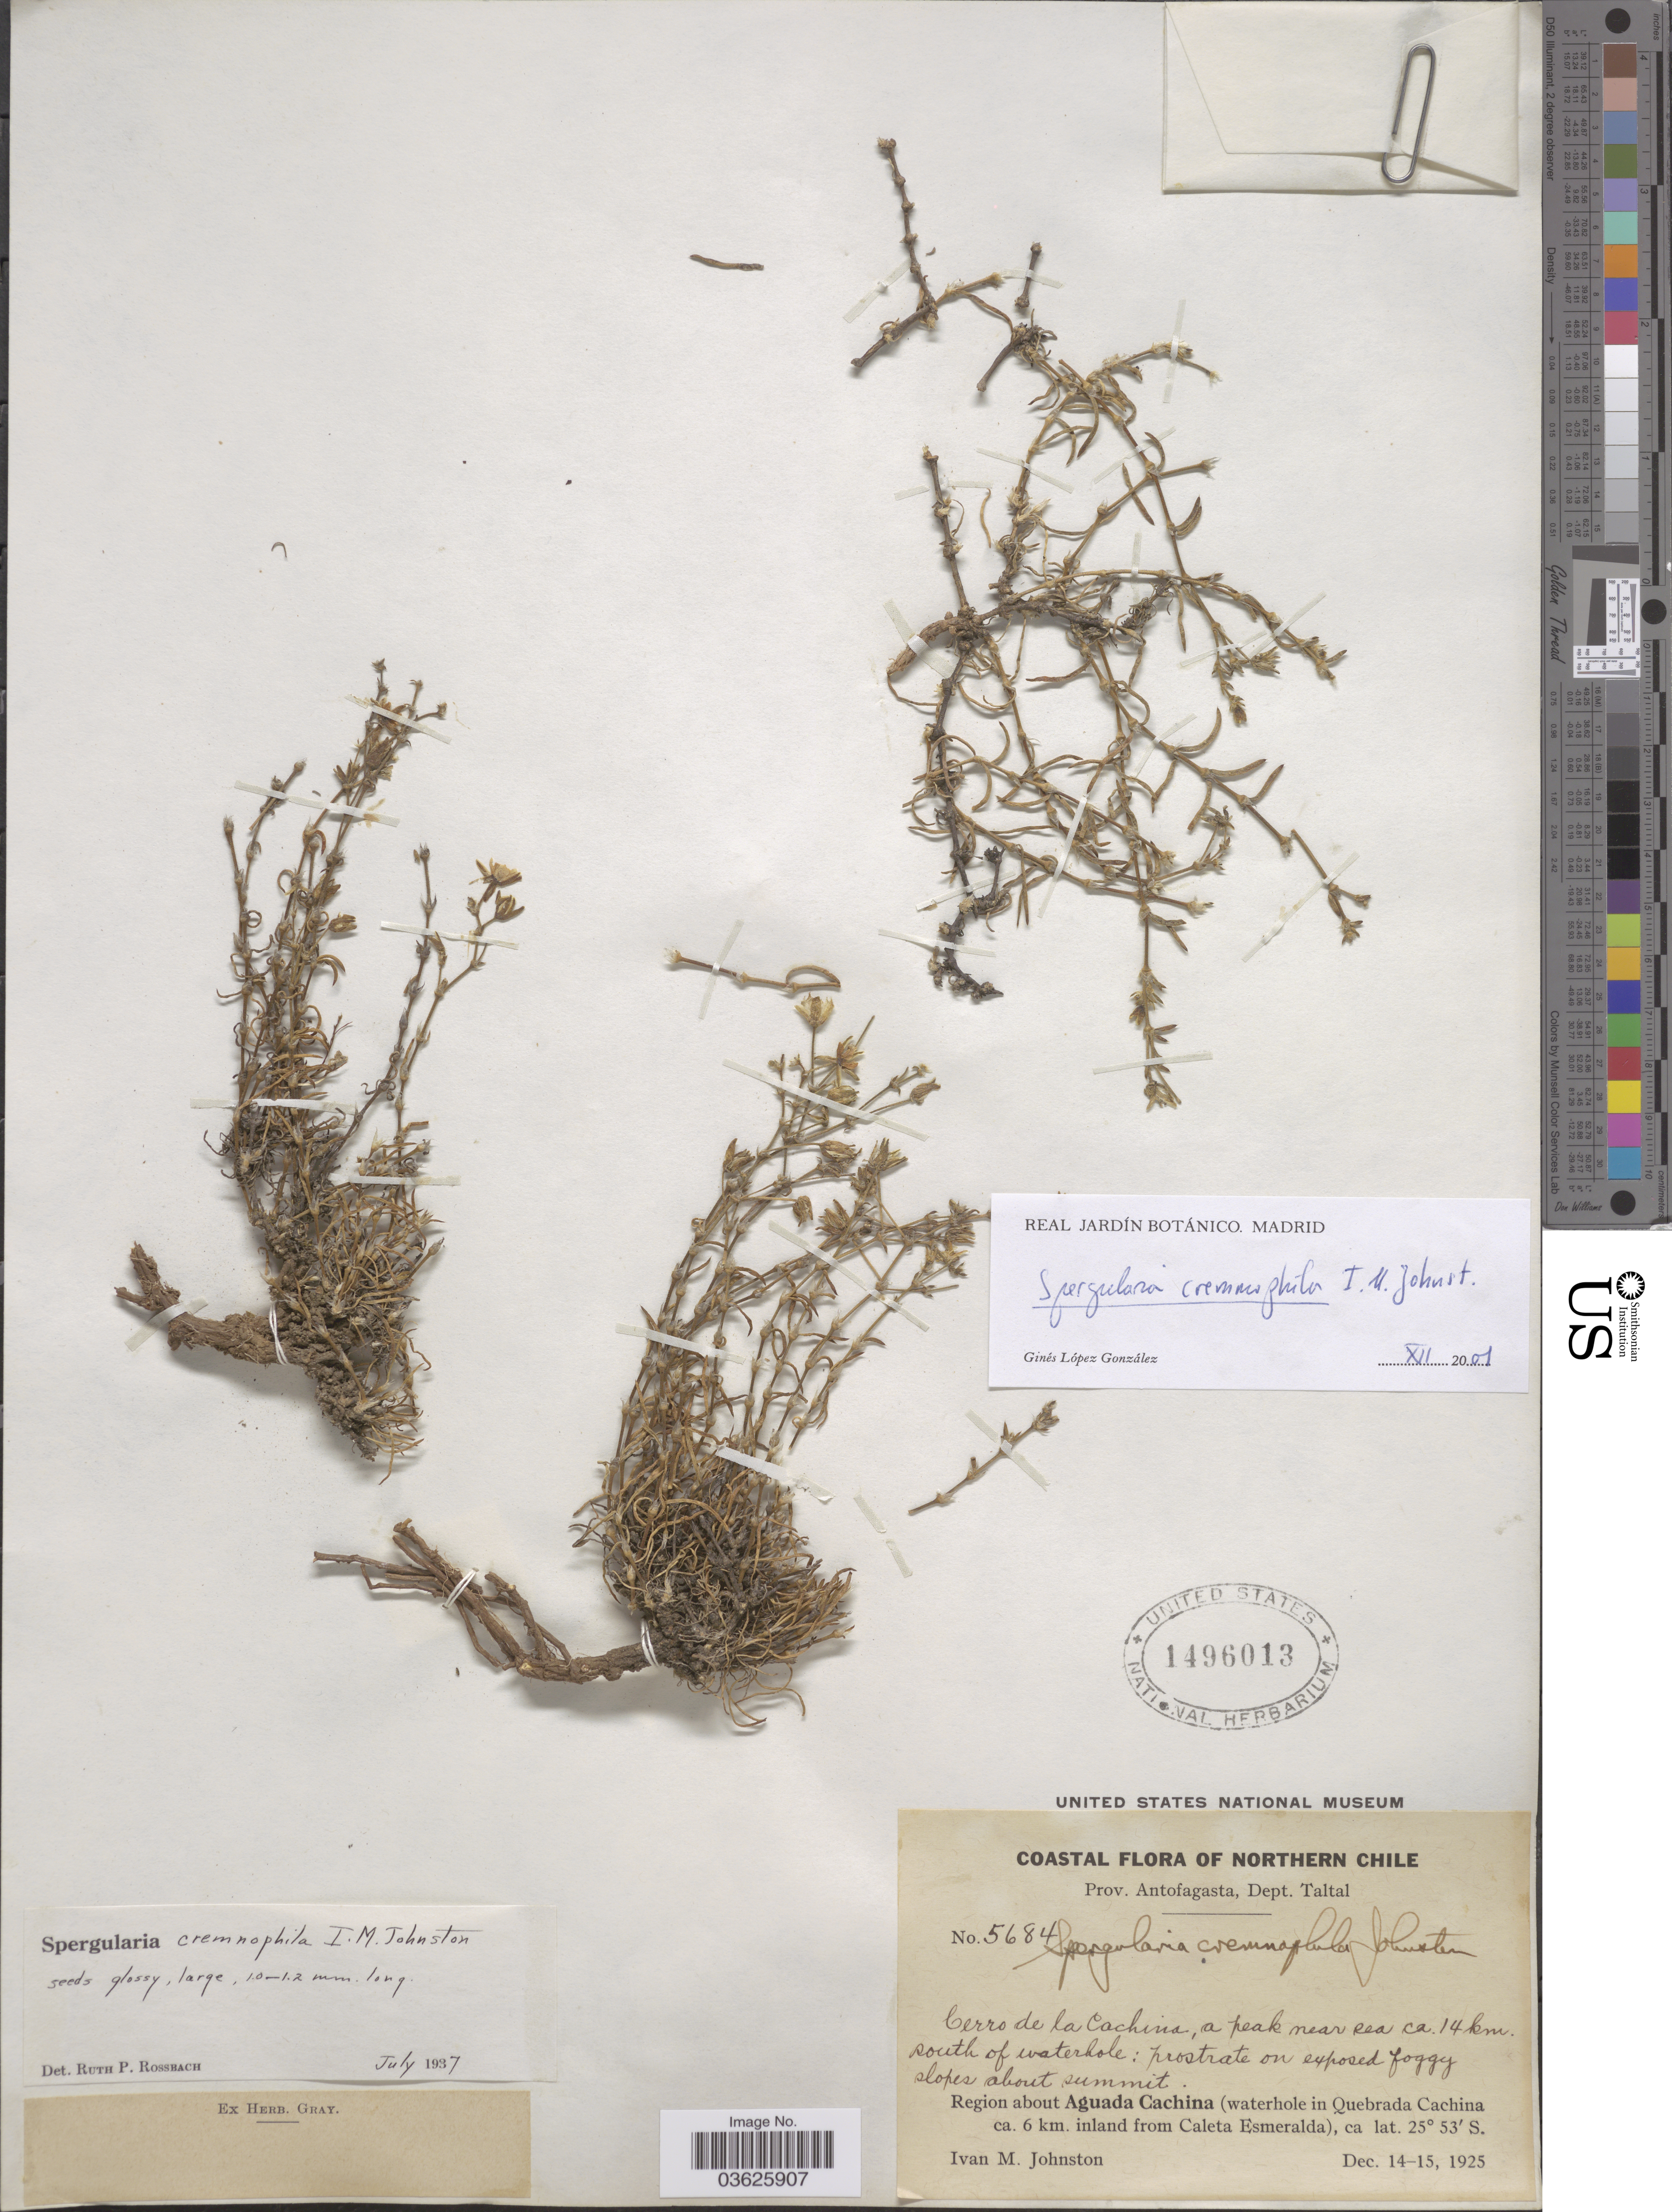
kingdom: Plantae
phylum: Tracheophyta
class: Magnoliopsida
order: Caryophyllales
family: Caryophyllaceae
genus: Spergularia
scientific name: Spergularia cremnophila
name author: I.M. Johnst.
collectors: I.M. Johnston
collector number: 5684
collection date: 1925-12-14/1925-12-15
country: Chile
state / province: Antofagasta (II)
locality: Northern Chile. Prov. Antofagasta, Dept. Taltal. Cerro de la Cachina, a peak near sea ca. 14 km. south of waterhole. Region about Aguada Cachina (waterhole in Quebrada Cachina ca. 6 km. inland from Caleta Esmeralda).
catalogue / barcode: US 1496013